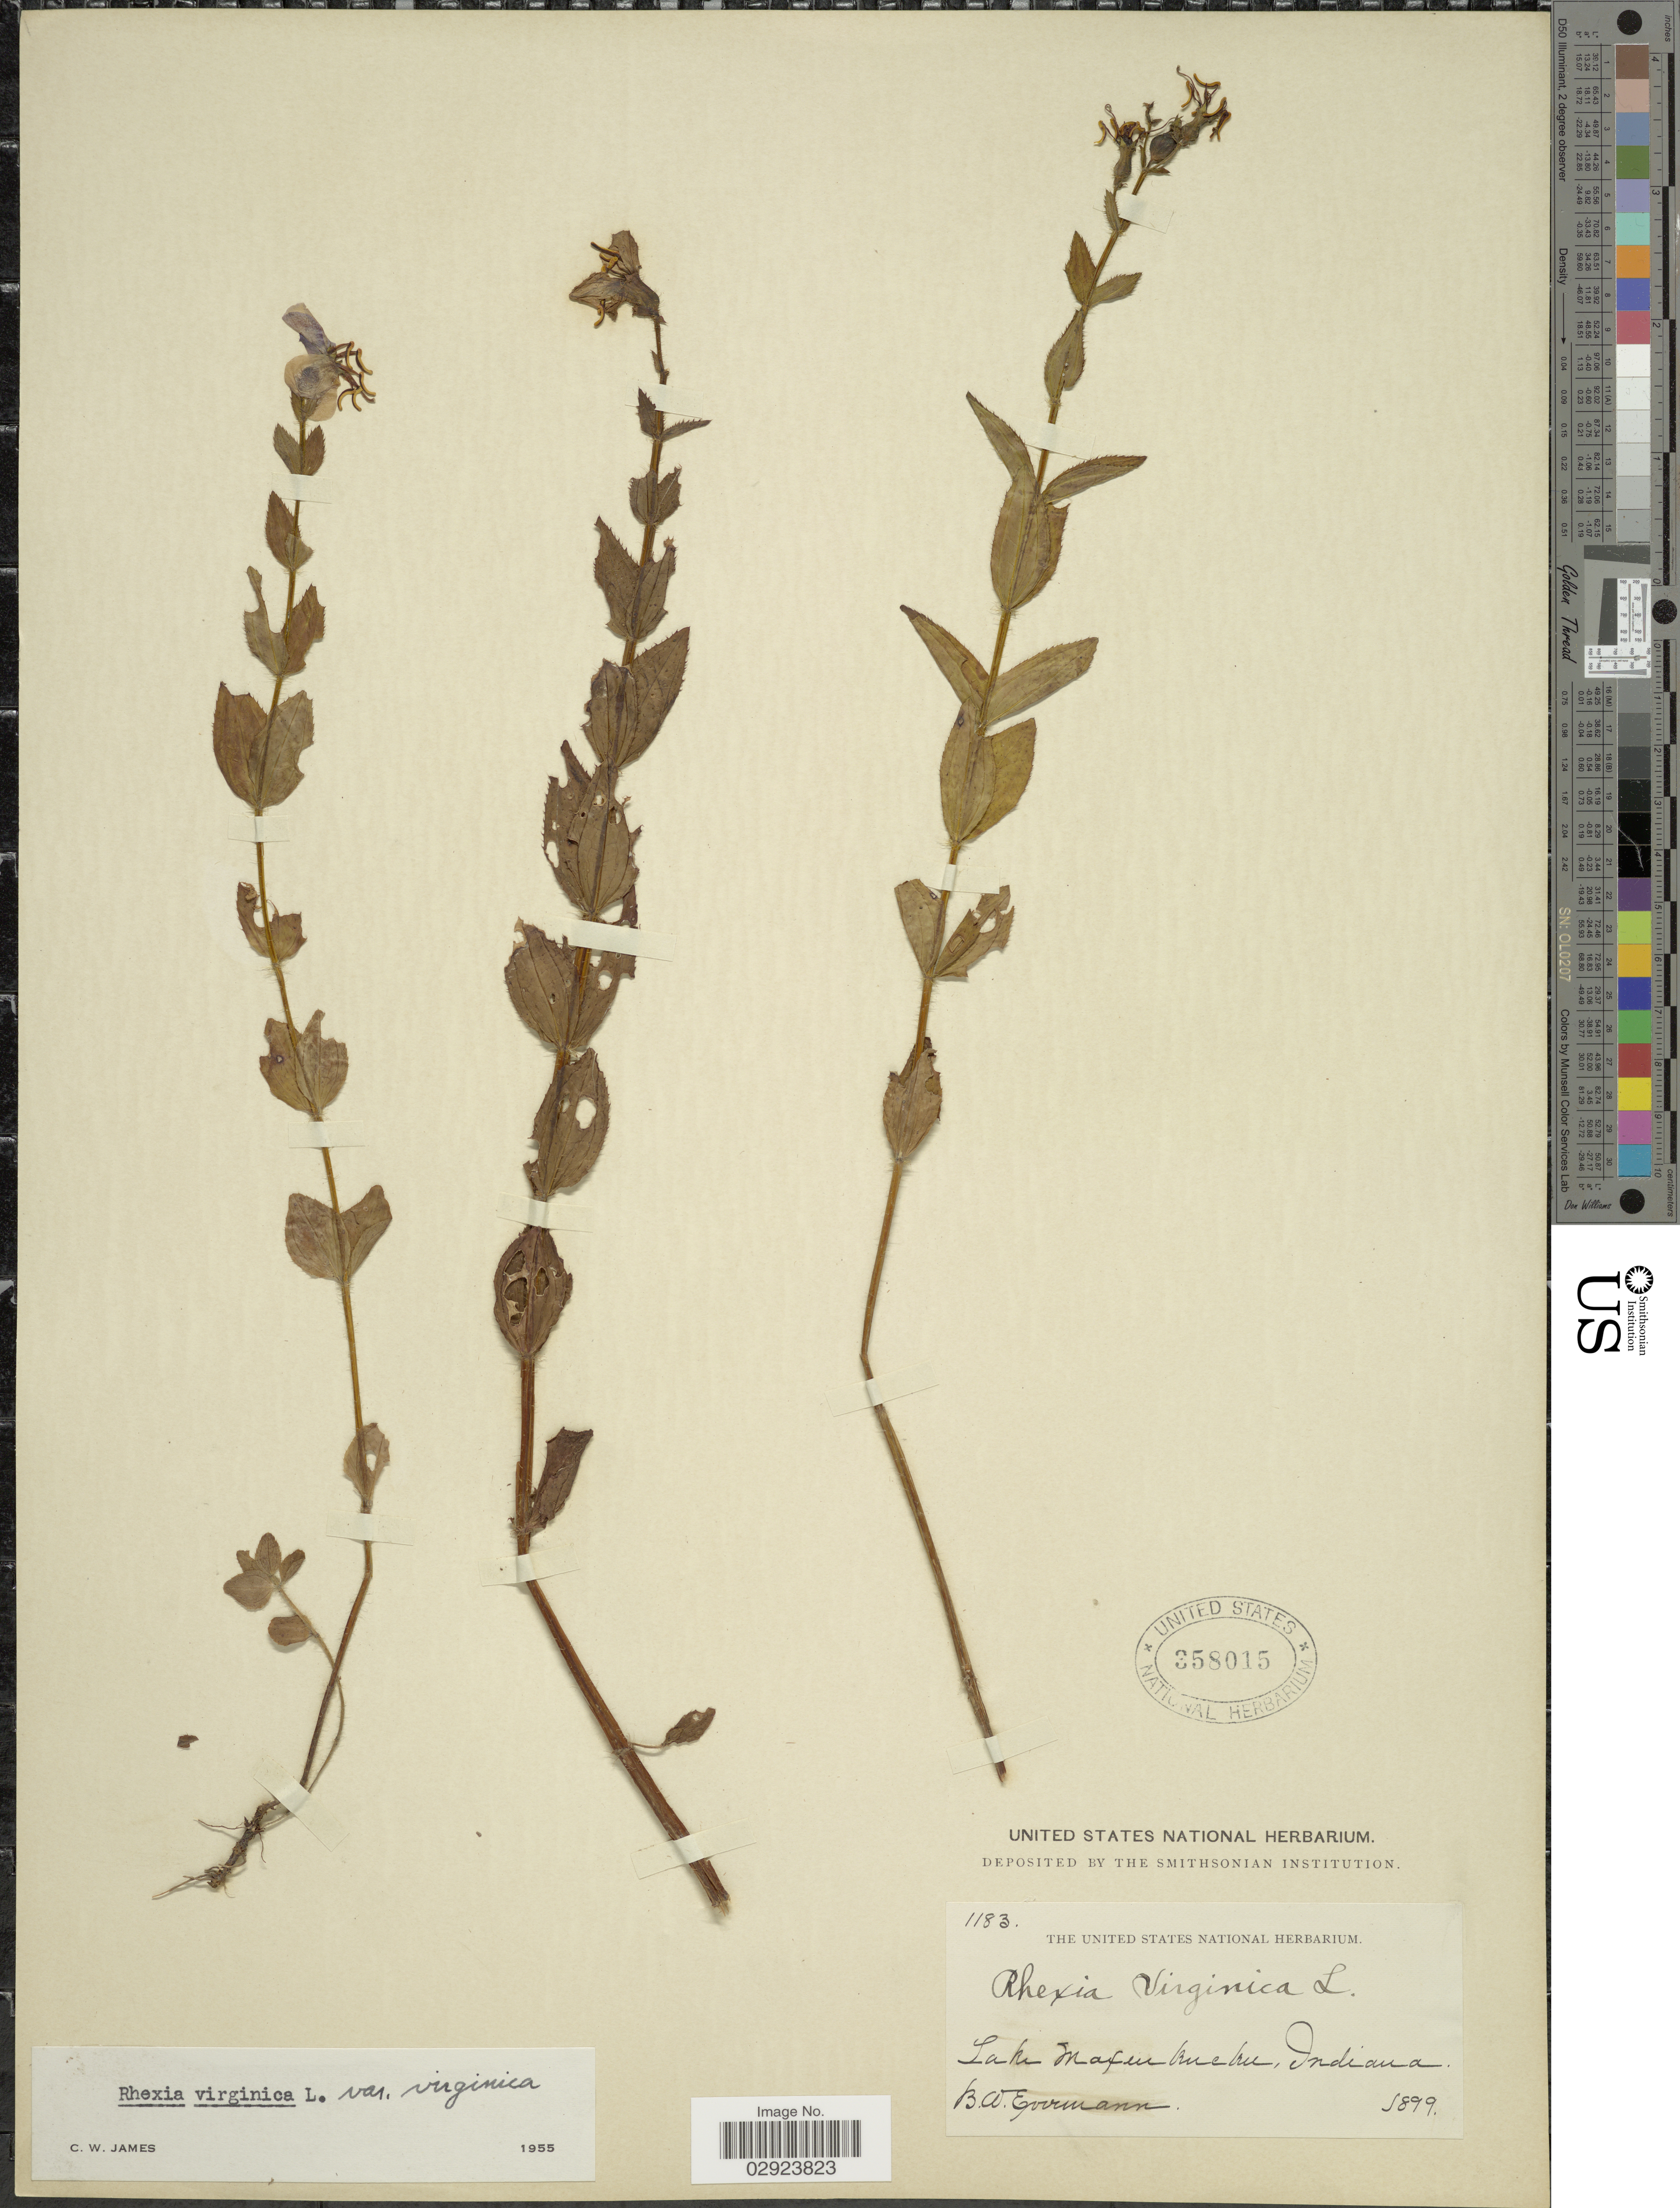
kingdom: Plantae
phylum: Tracheophyta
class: Magnoliopsida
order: Myrtales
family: Melastomataceae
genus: Rhexia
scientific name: Rhexia virginica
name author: L.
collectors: B. W. Evermann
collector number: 1183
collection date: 1899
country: United States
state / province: Indiana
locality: Lake Maxinkuckee.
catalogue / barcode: US 358015